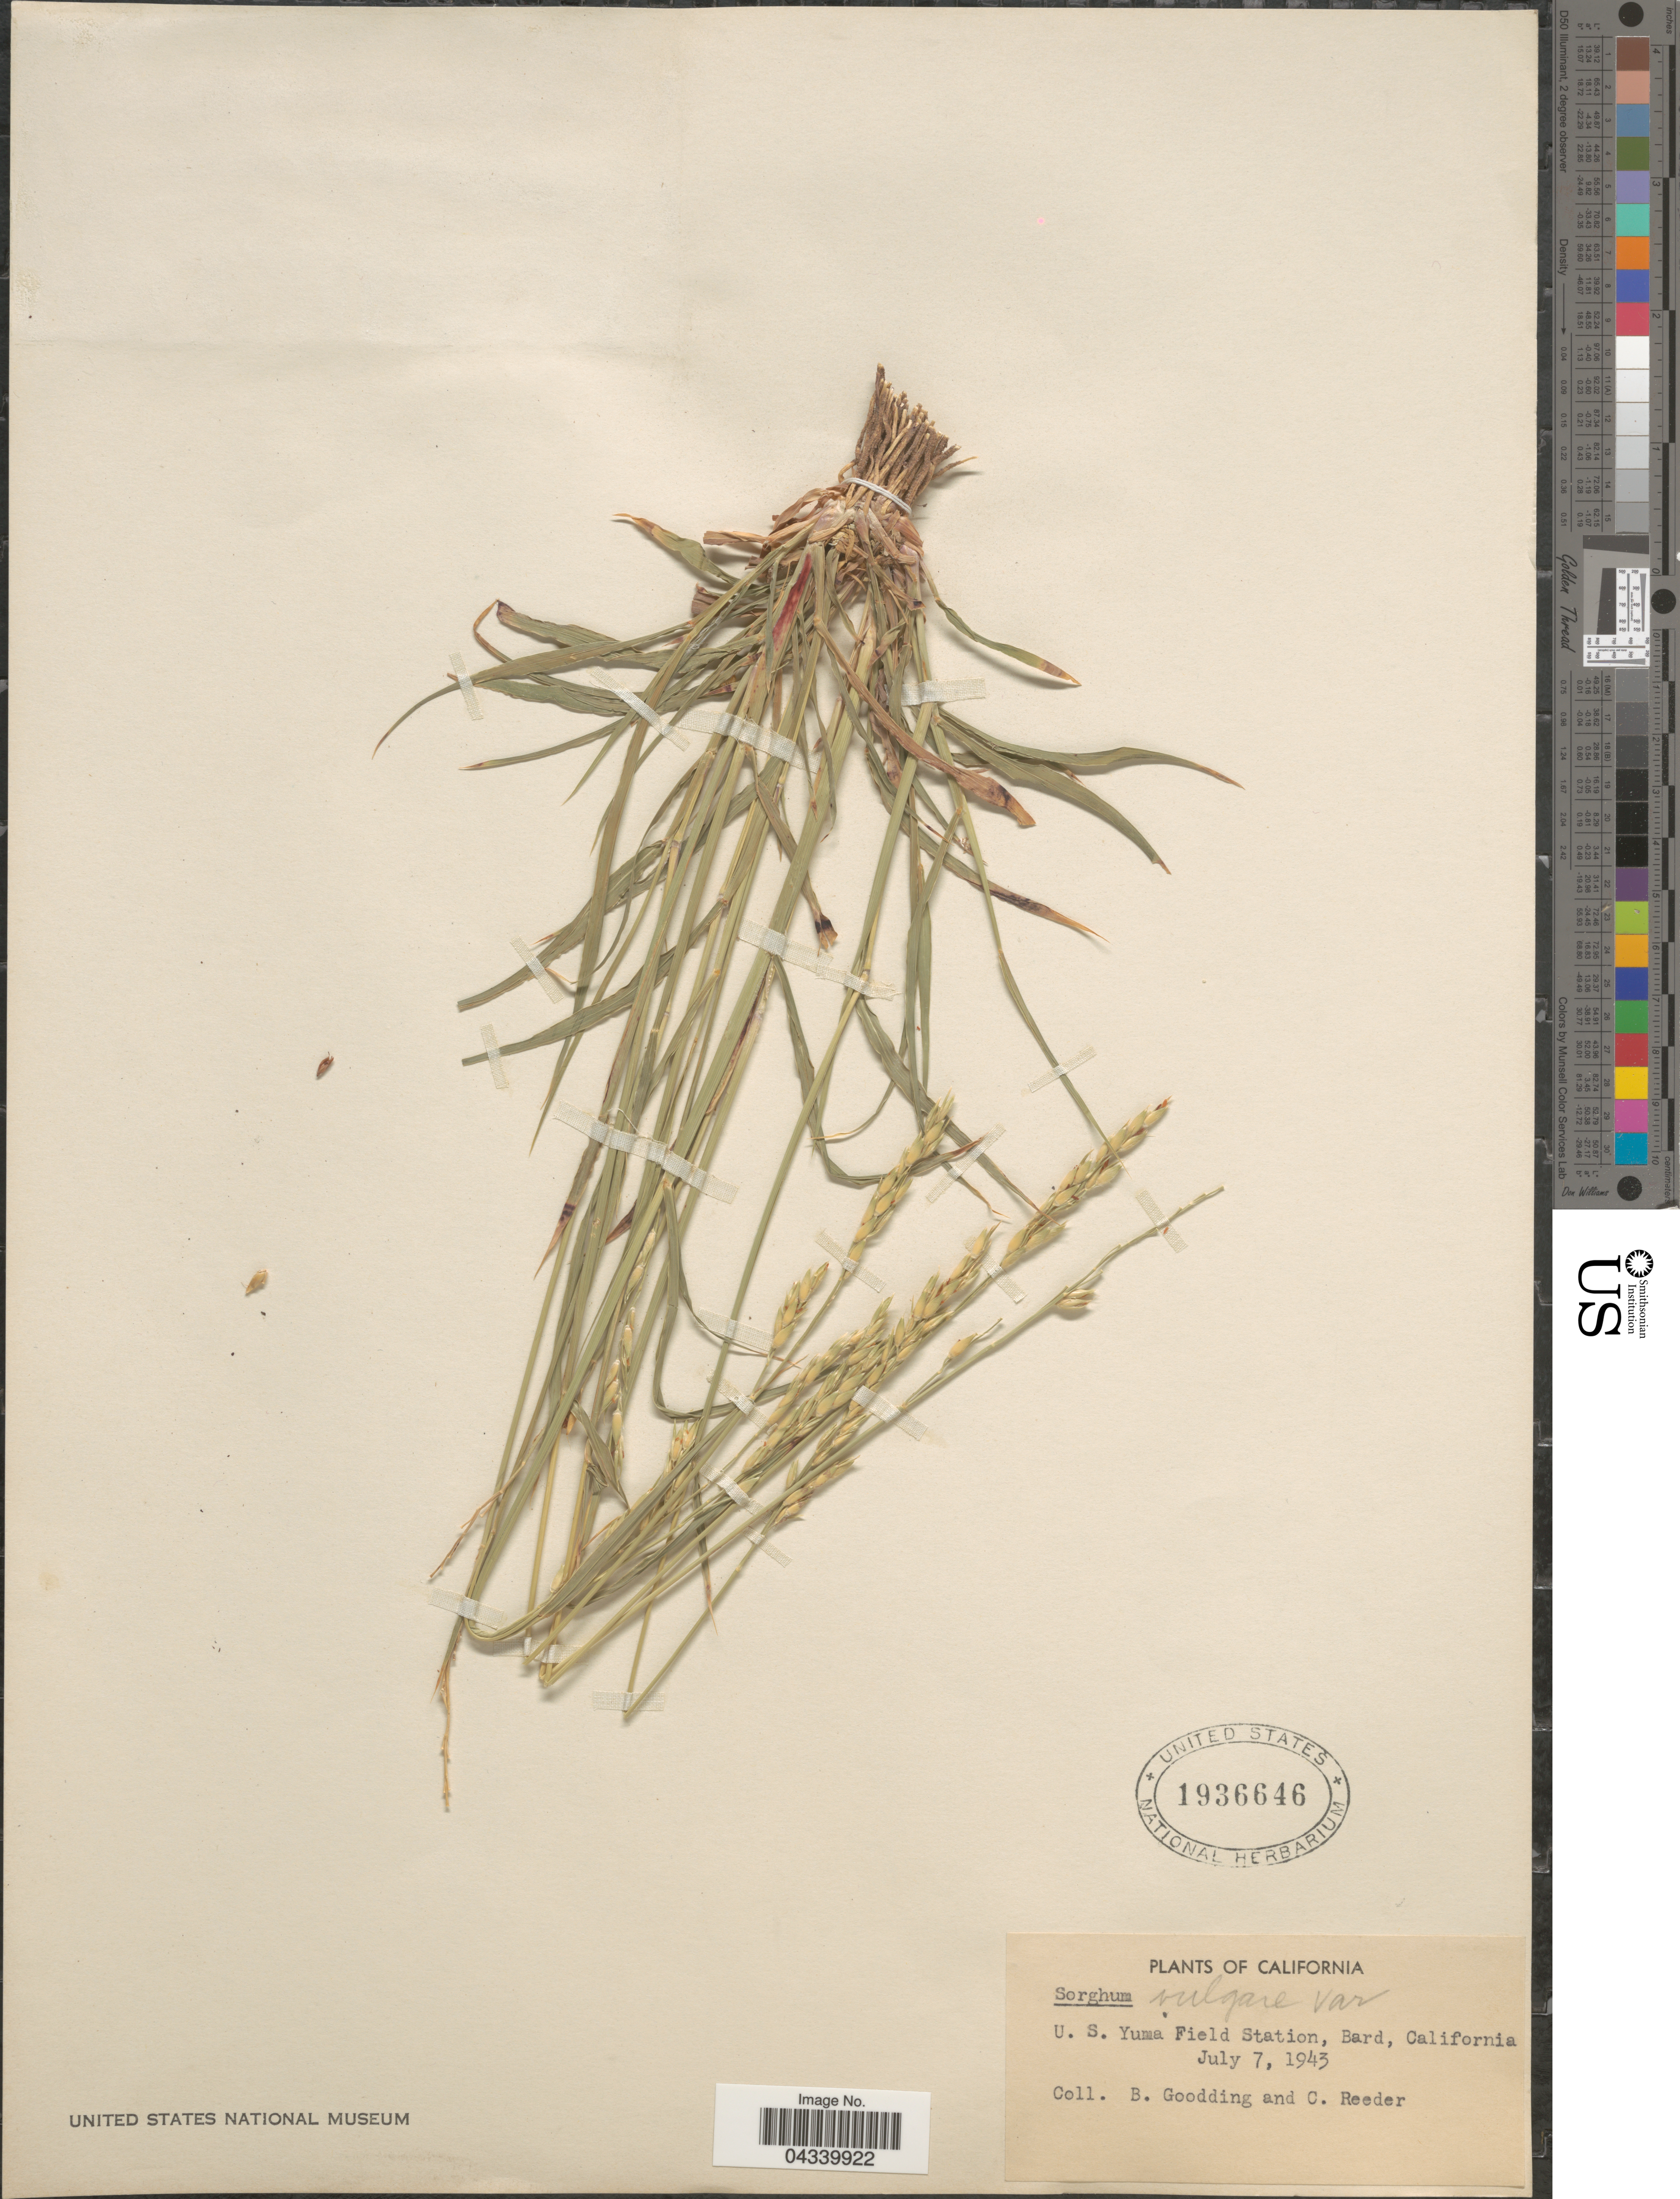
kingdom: Plantae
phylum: Tracheophyta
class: Liliopsida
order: Poales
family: Poaceae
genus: Sorghum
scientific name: Sorghum bicolor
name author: (L.) Moench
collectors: B. Goodding & C. Reeder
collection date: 1943-07-07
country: United States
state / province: California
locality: U. S. Yuma Field Station, Bard.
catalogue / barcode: US 1936646